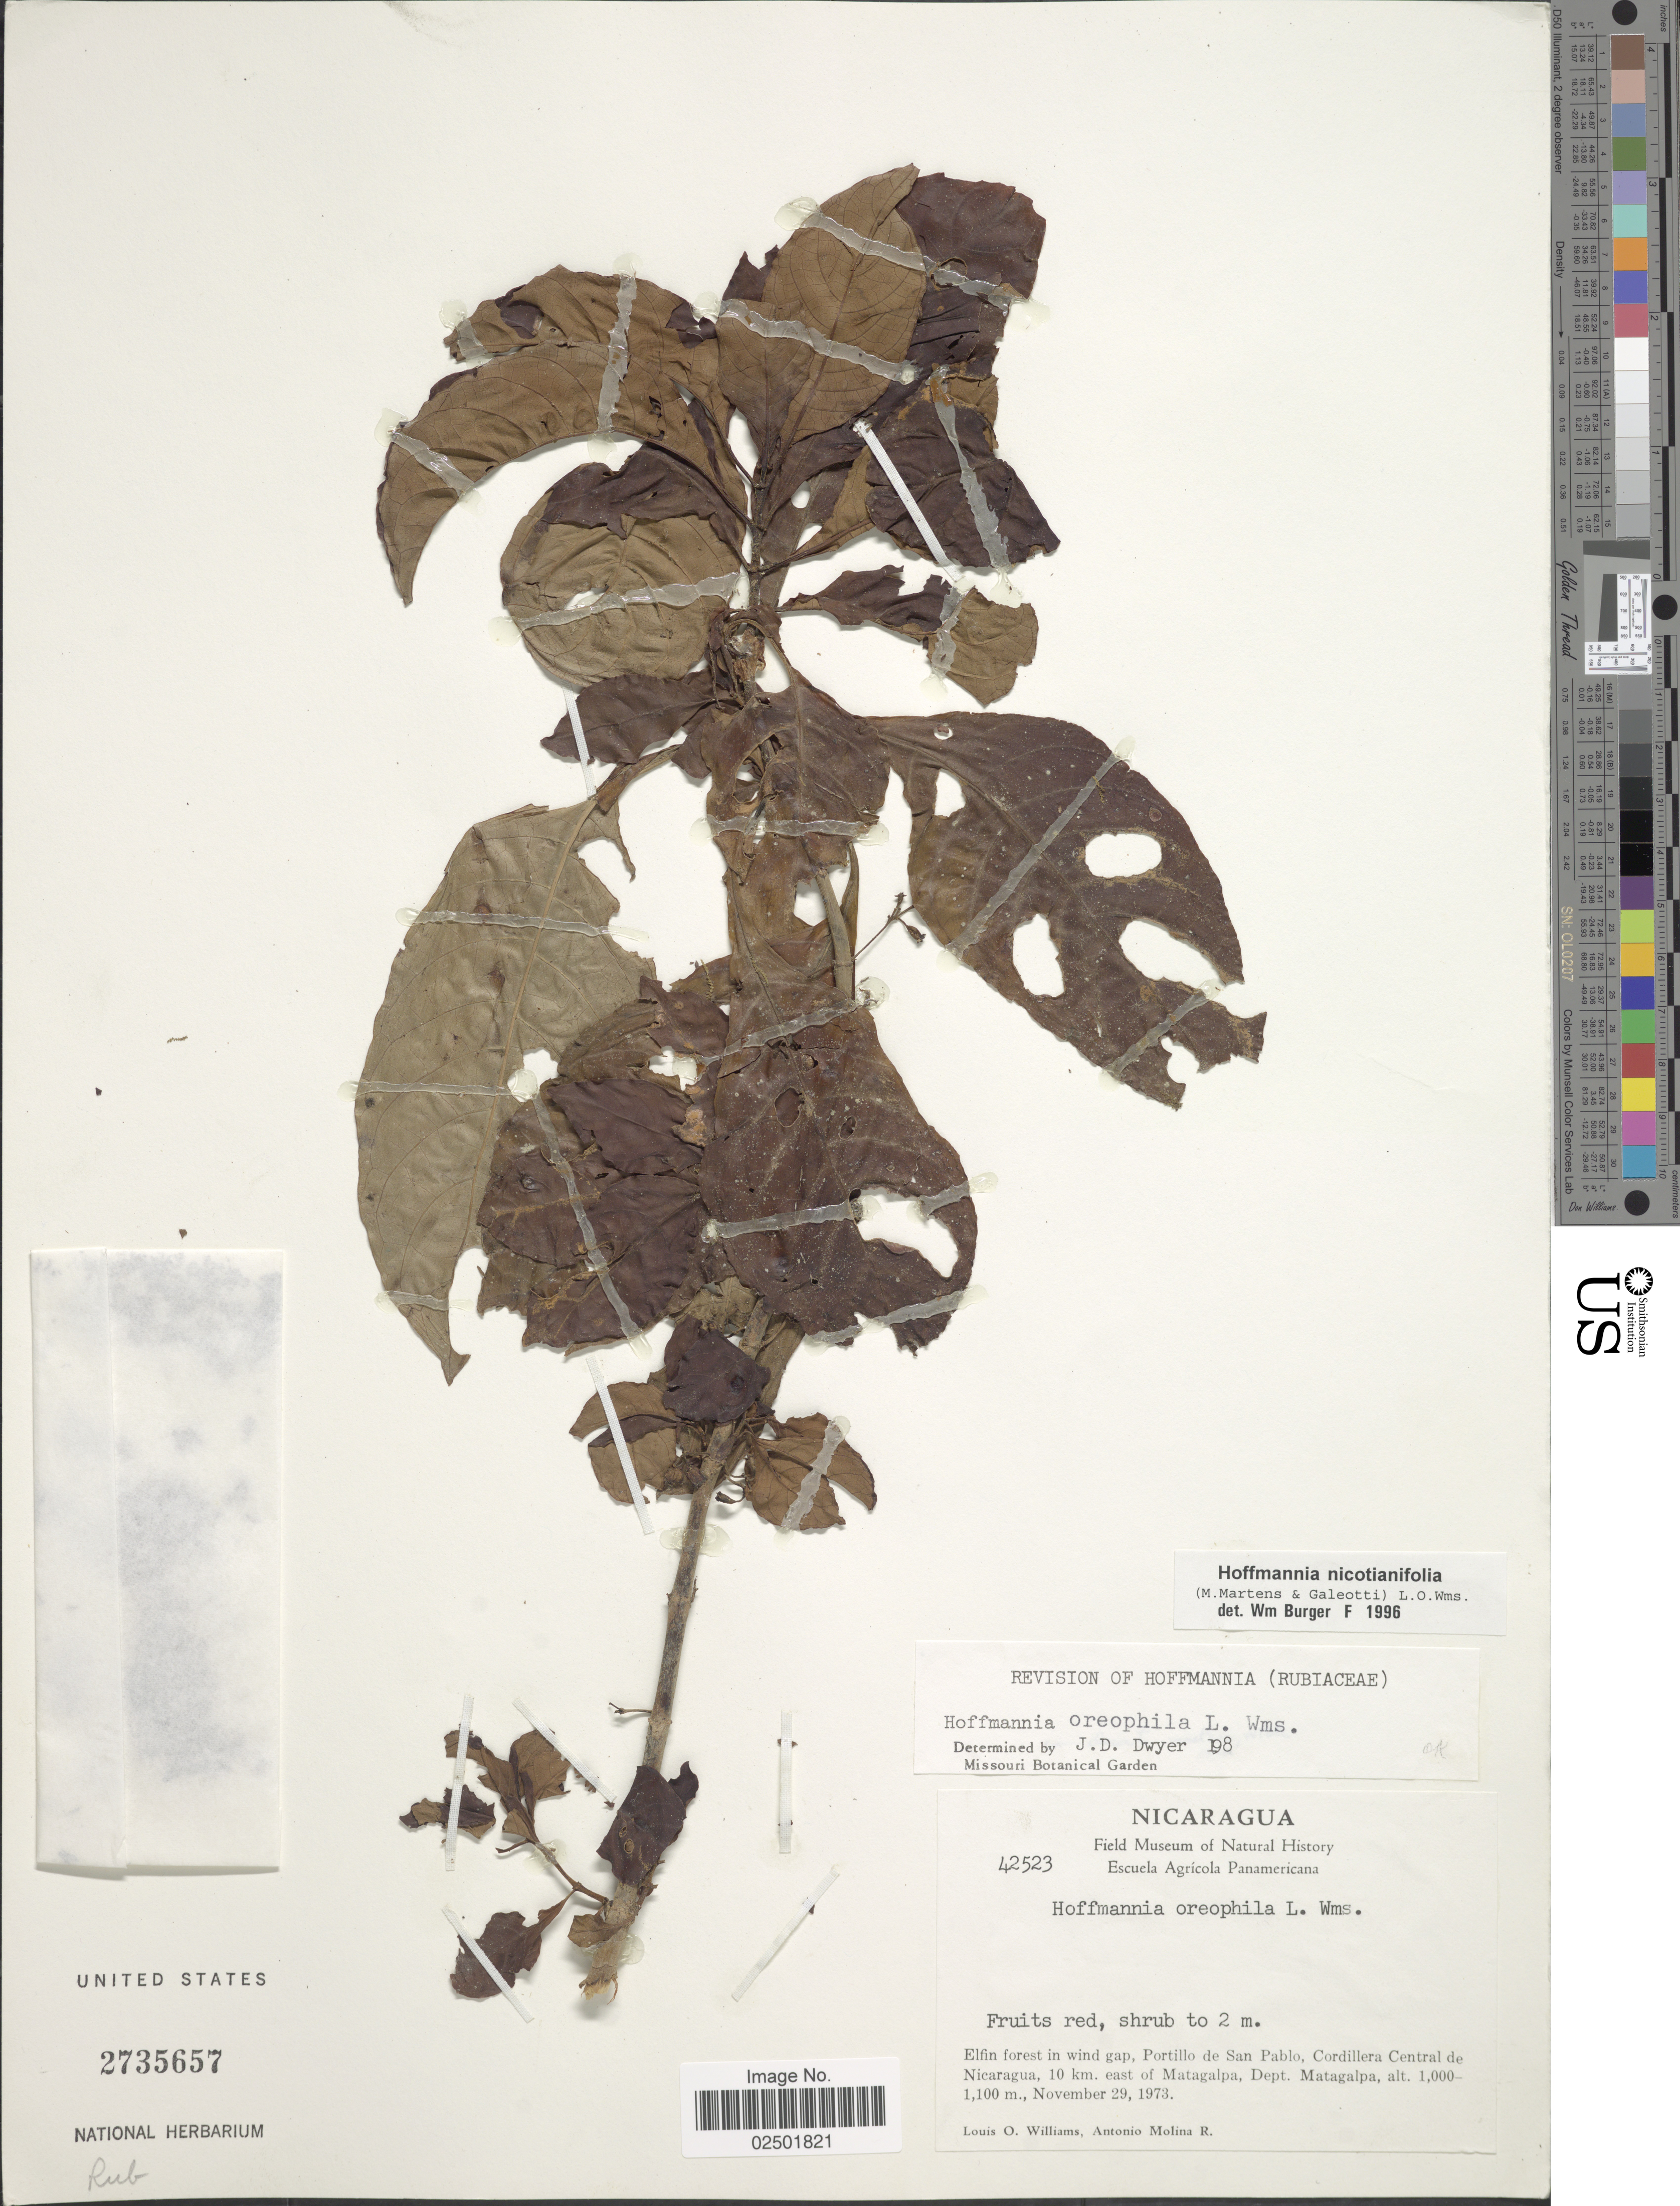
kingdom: Plantae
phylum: Tracheophyta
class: Magnoliopsida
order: Gentianales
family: Rubiaceae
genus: Hoffmannia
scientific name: Hoffmannia nicotianifolia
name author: (M. Martens & Galeoti) L.O. Williams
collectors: L. O. Williams & A. Molina R.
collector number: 42523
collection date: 1973-11-29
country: Nicaragua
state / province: Matagalpa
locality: Portillo de San Pablo, Cordillera Central de Nicaragua, 10 km east of Matagalpa, Dept. Matagalpa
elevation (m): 1000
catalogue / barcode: US 2735657